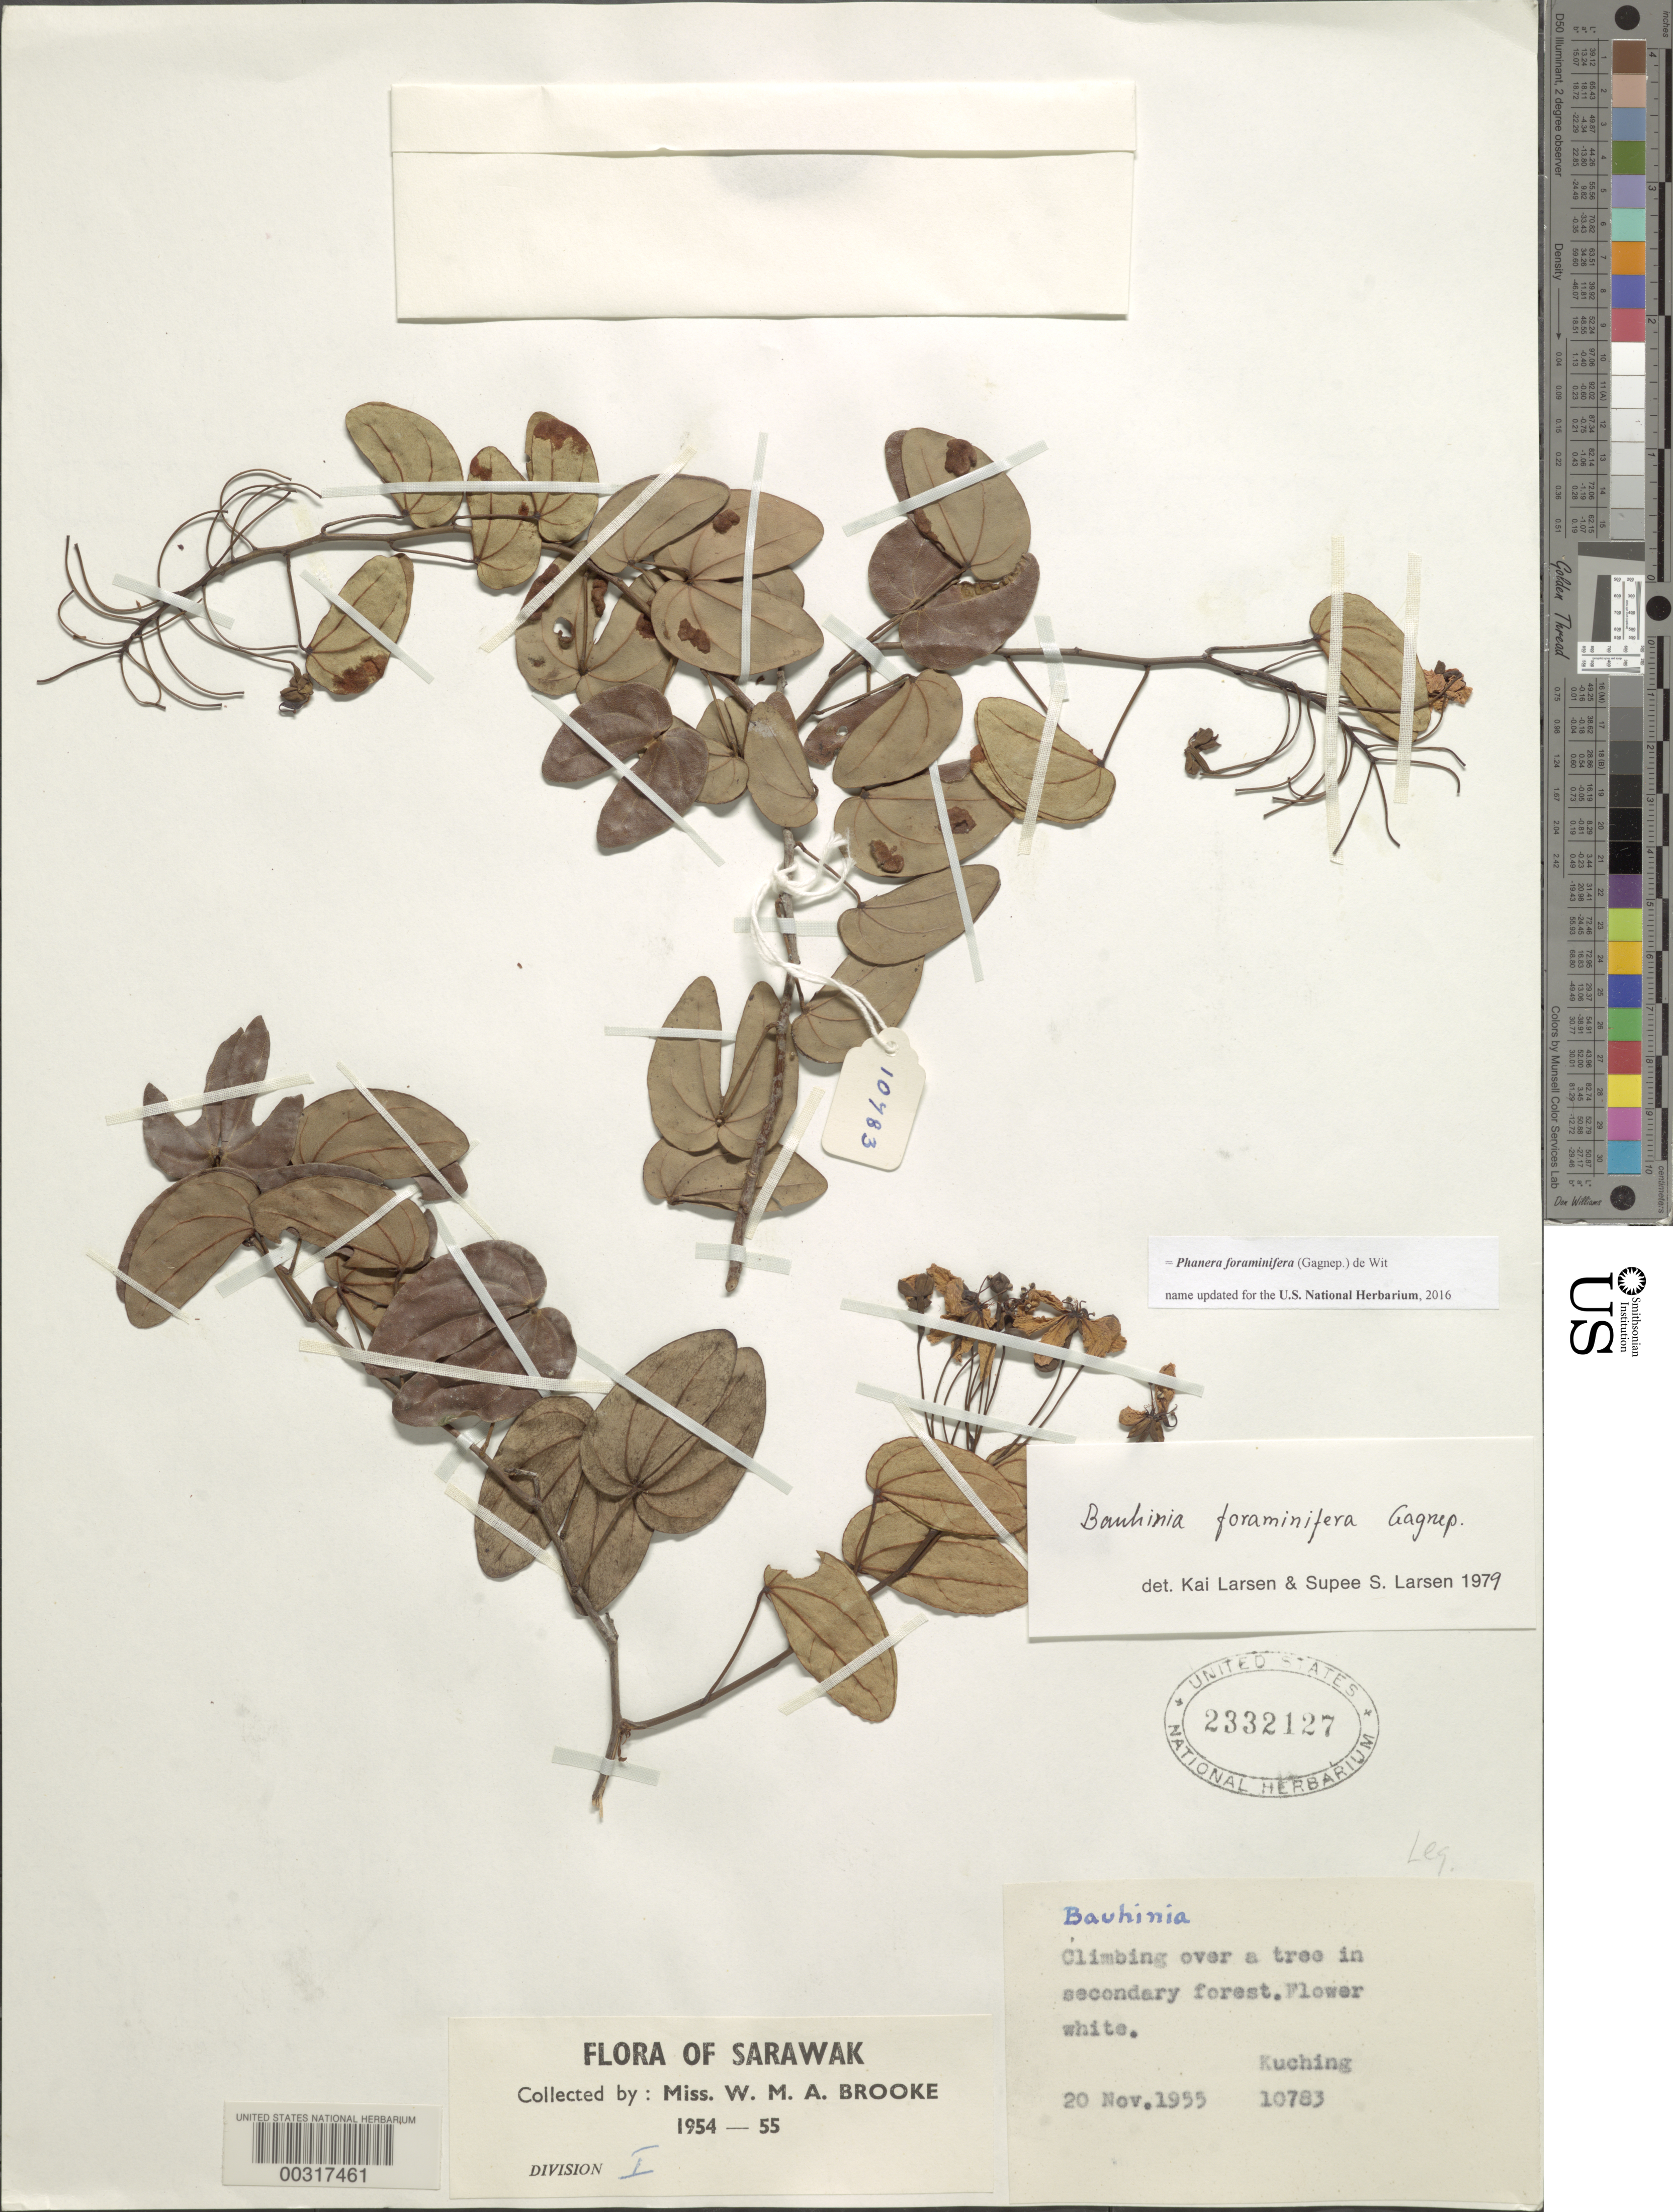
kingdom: Plantae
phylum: Tracheophyta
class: Magnoliopsida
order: Fabales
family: Fabaceae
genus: Phanera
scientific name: Phanera foraminifera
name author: (Gagnep.) de Wit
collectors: W. Brooke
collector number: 10783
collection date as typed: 20 Nov 1955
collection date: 1955-11-20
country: Malaysia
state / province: Sarawak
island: Borneo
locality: Kuching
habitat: Secondary forest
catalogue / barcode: US 2332127